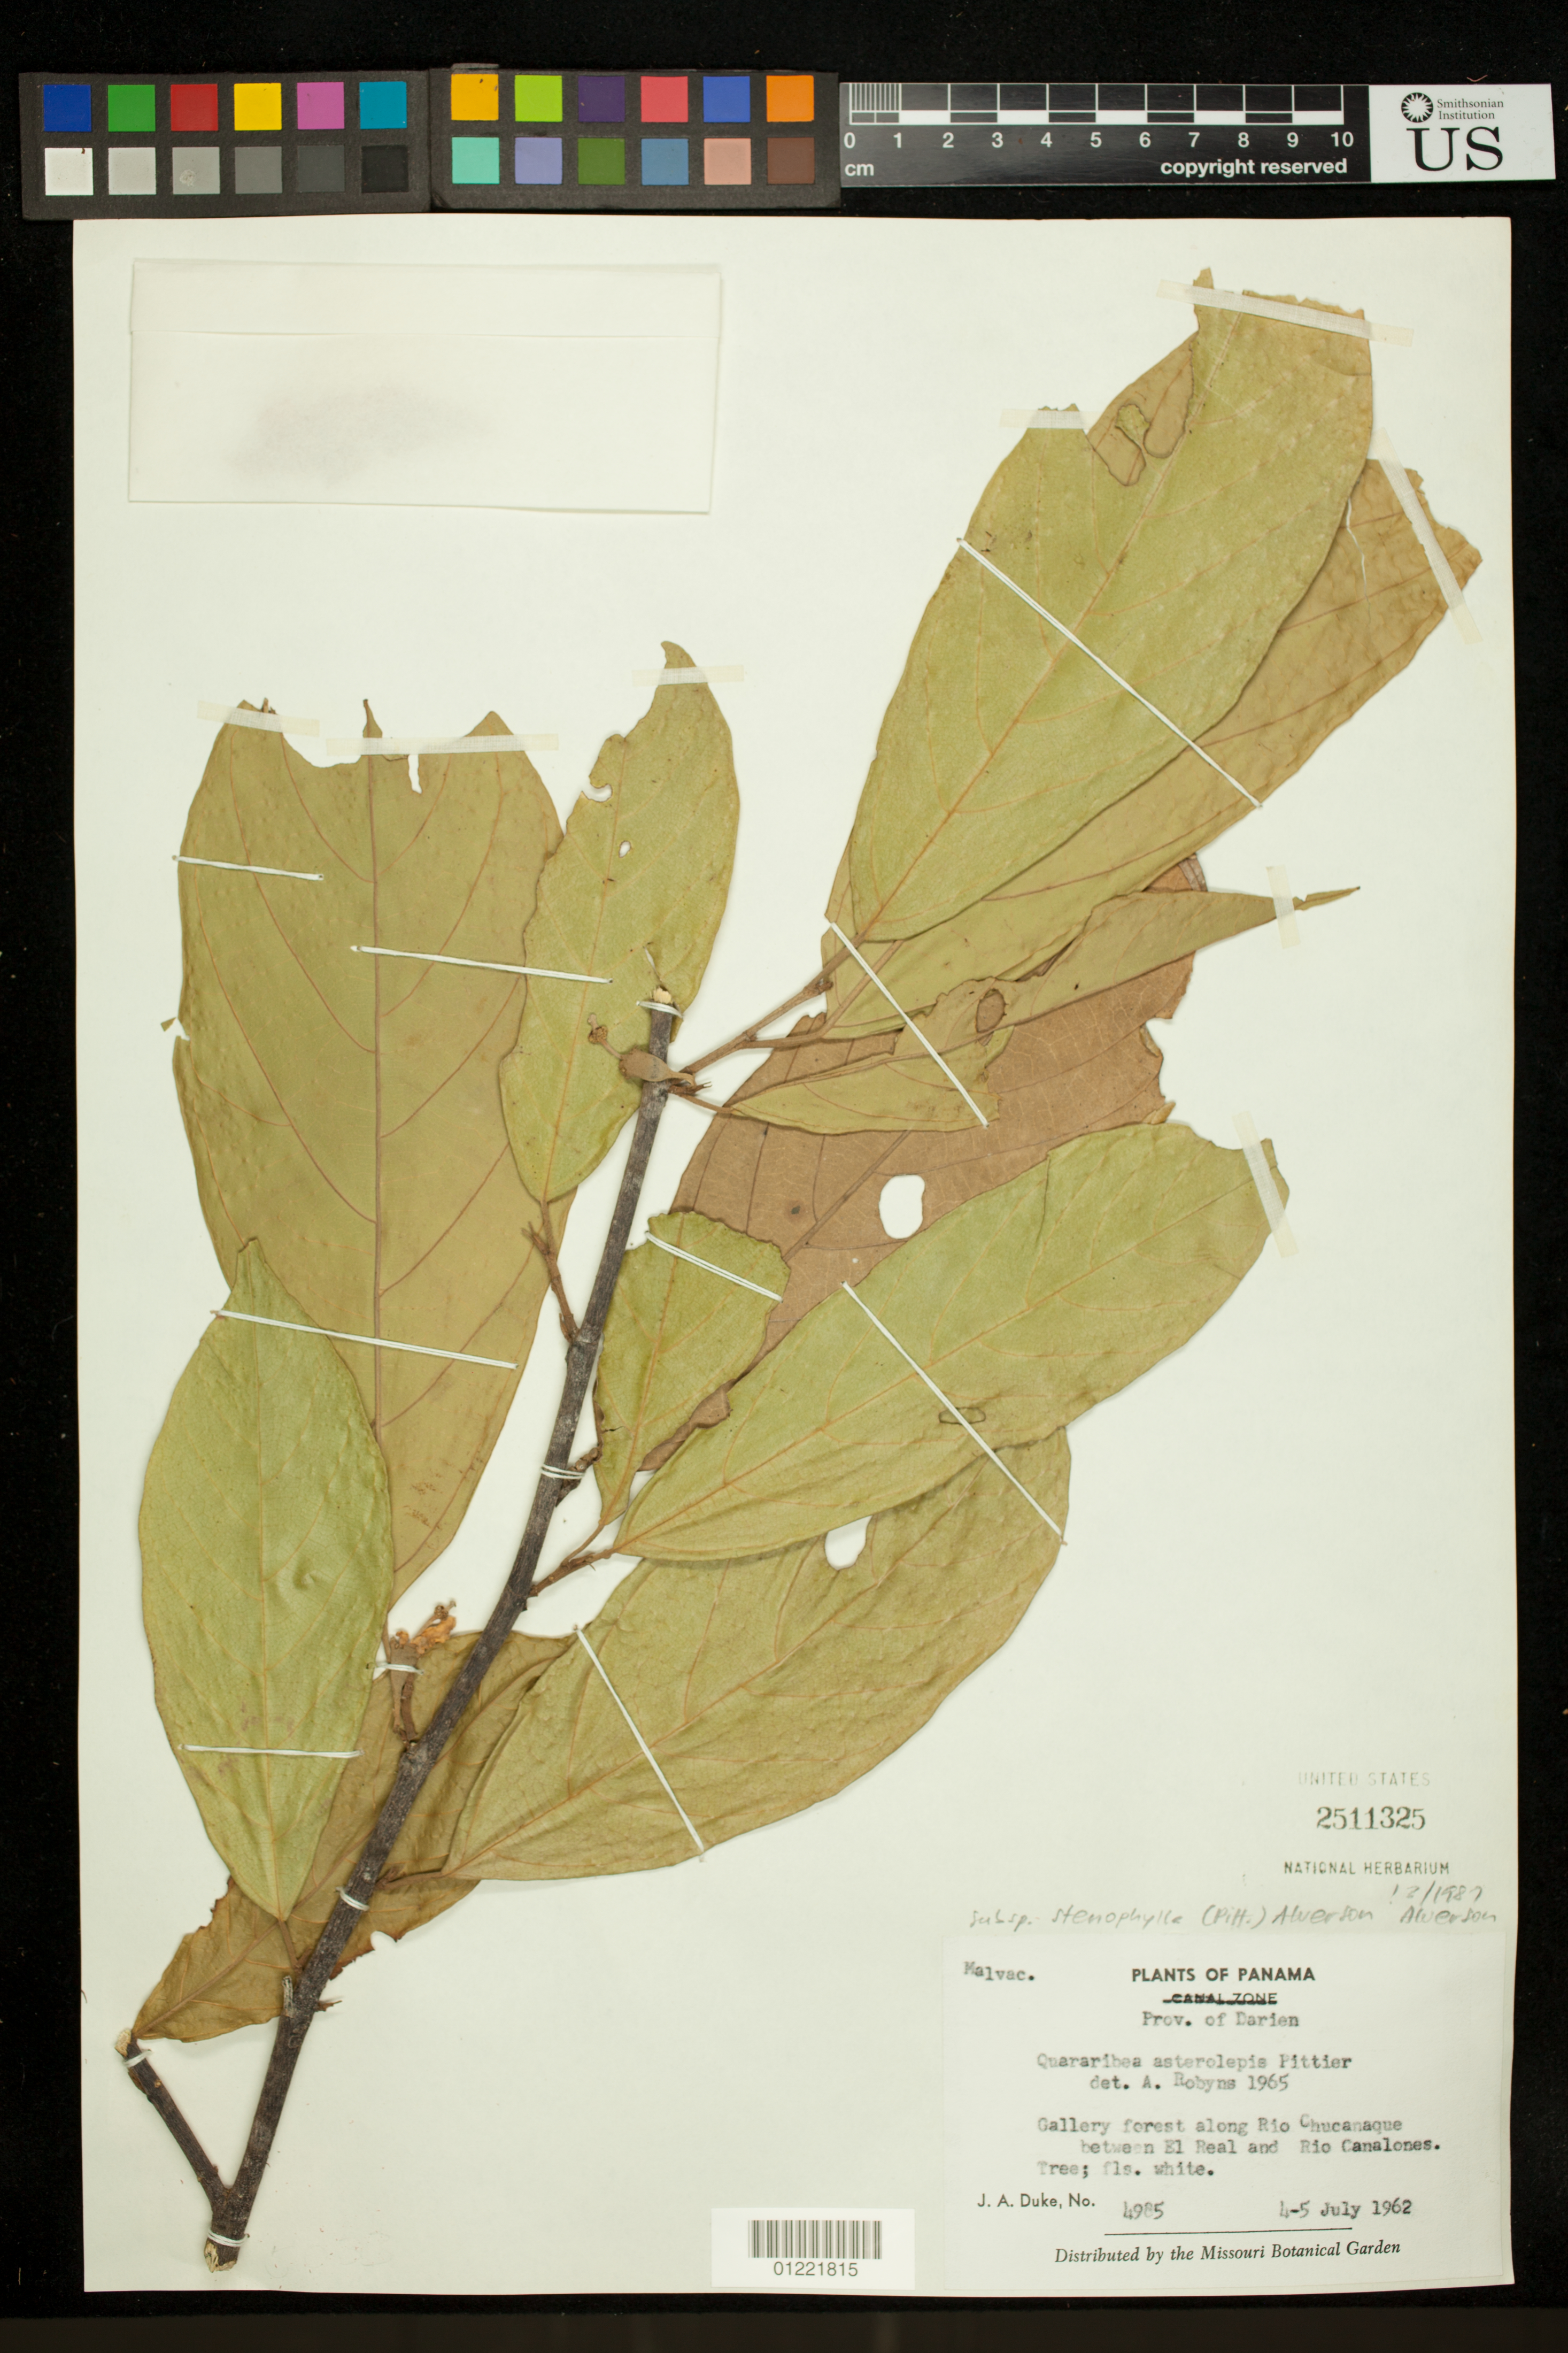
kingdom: Plantae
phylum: Tracheophyta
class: Magnoliopsida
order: Malvales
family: Malvaceae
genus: Quararibea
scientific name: Quararibea asterolepis subsp. stenophylla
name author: W.S. Alverson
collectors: J. A. Duke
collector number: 4985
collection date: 1962-07-04/1962-07-05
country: Panama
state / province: Darién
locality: Gallery forest along Rio Chucanaque between El Real and Rio Canalones.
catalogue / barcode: US 2511325